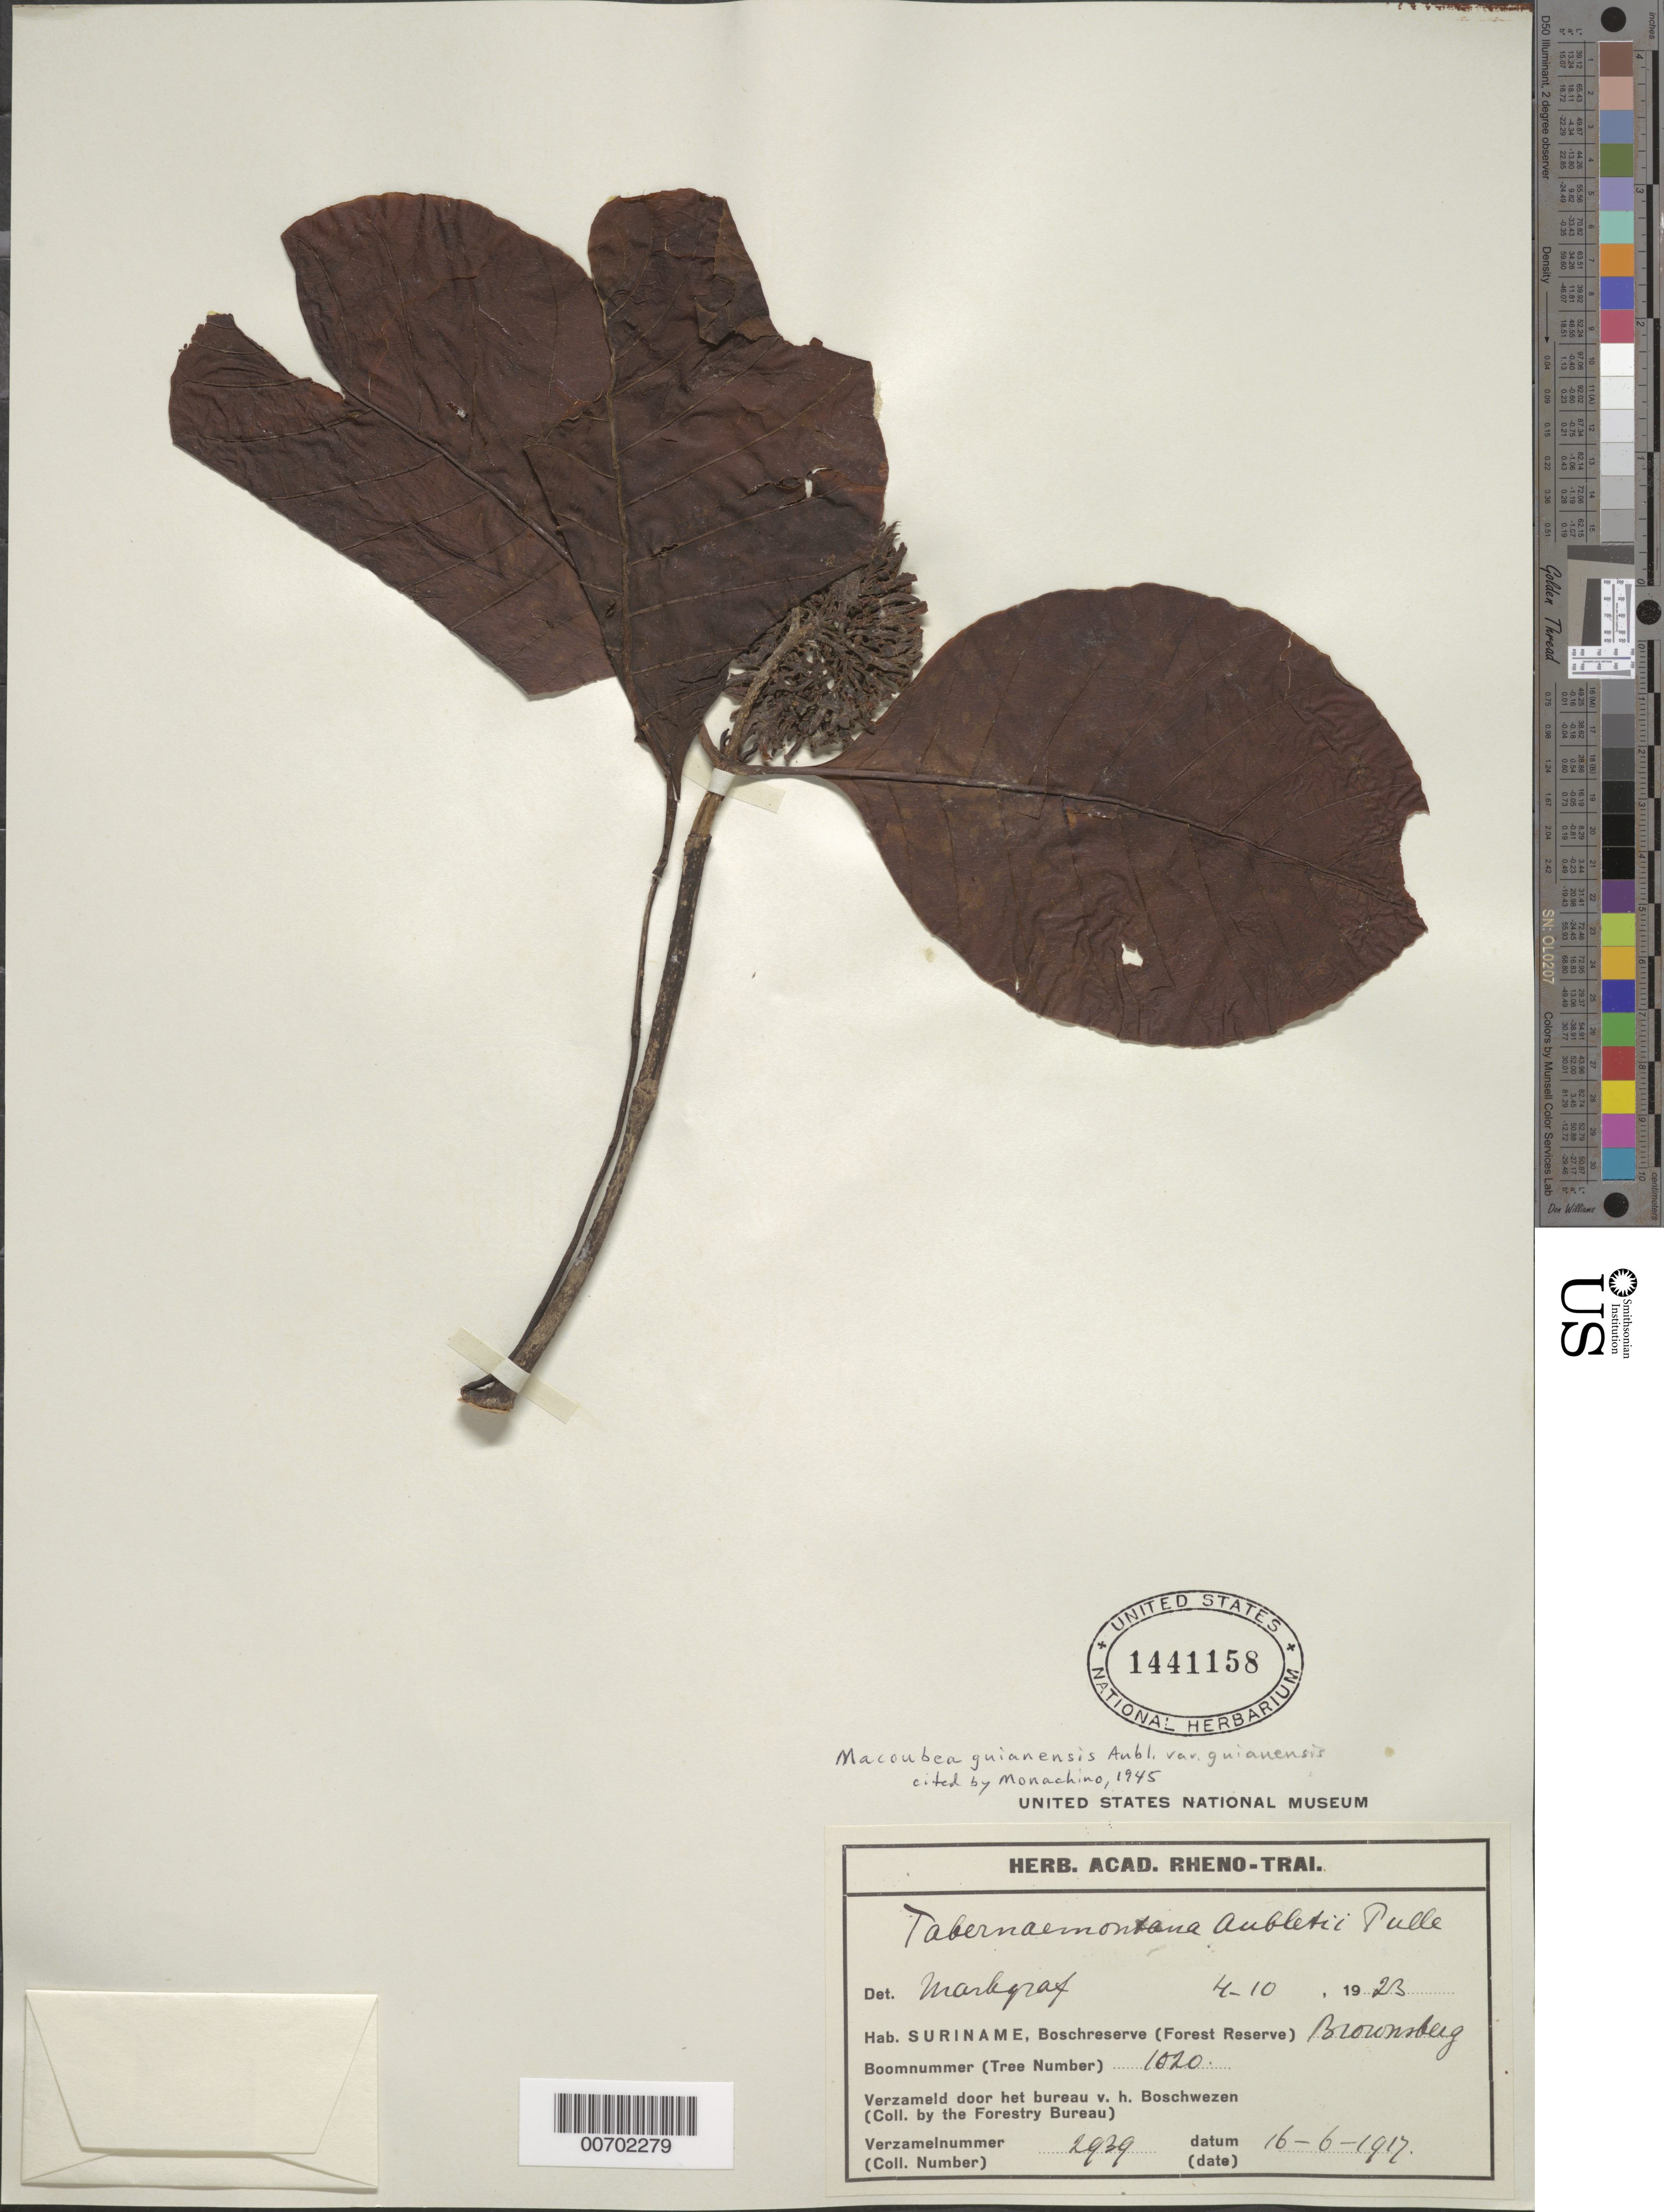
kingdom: Plantae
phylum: Tracheophyta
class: Magnoliopsida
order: Gentianales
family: Apocynaceae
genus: Macoubea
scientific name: Macoubea guianensis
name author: Aubl.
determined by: Monachino, J. V.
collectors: Forestry Bureau-Surinam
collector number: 2939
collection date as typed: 16-Jun-17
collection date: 1917-06-16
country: Suriname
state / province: Brokopondo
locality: Brownsberg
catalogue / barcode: US 1441158